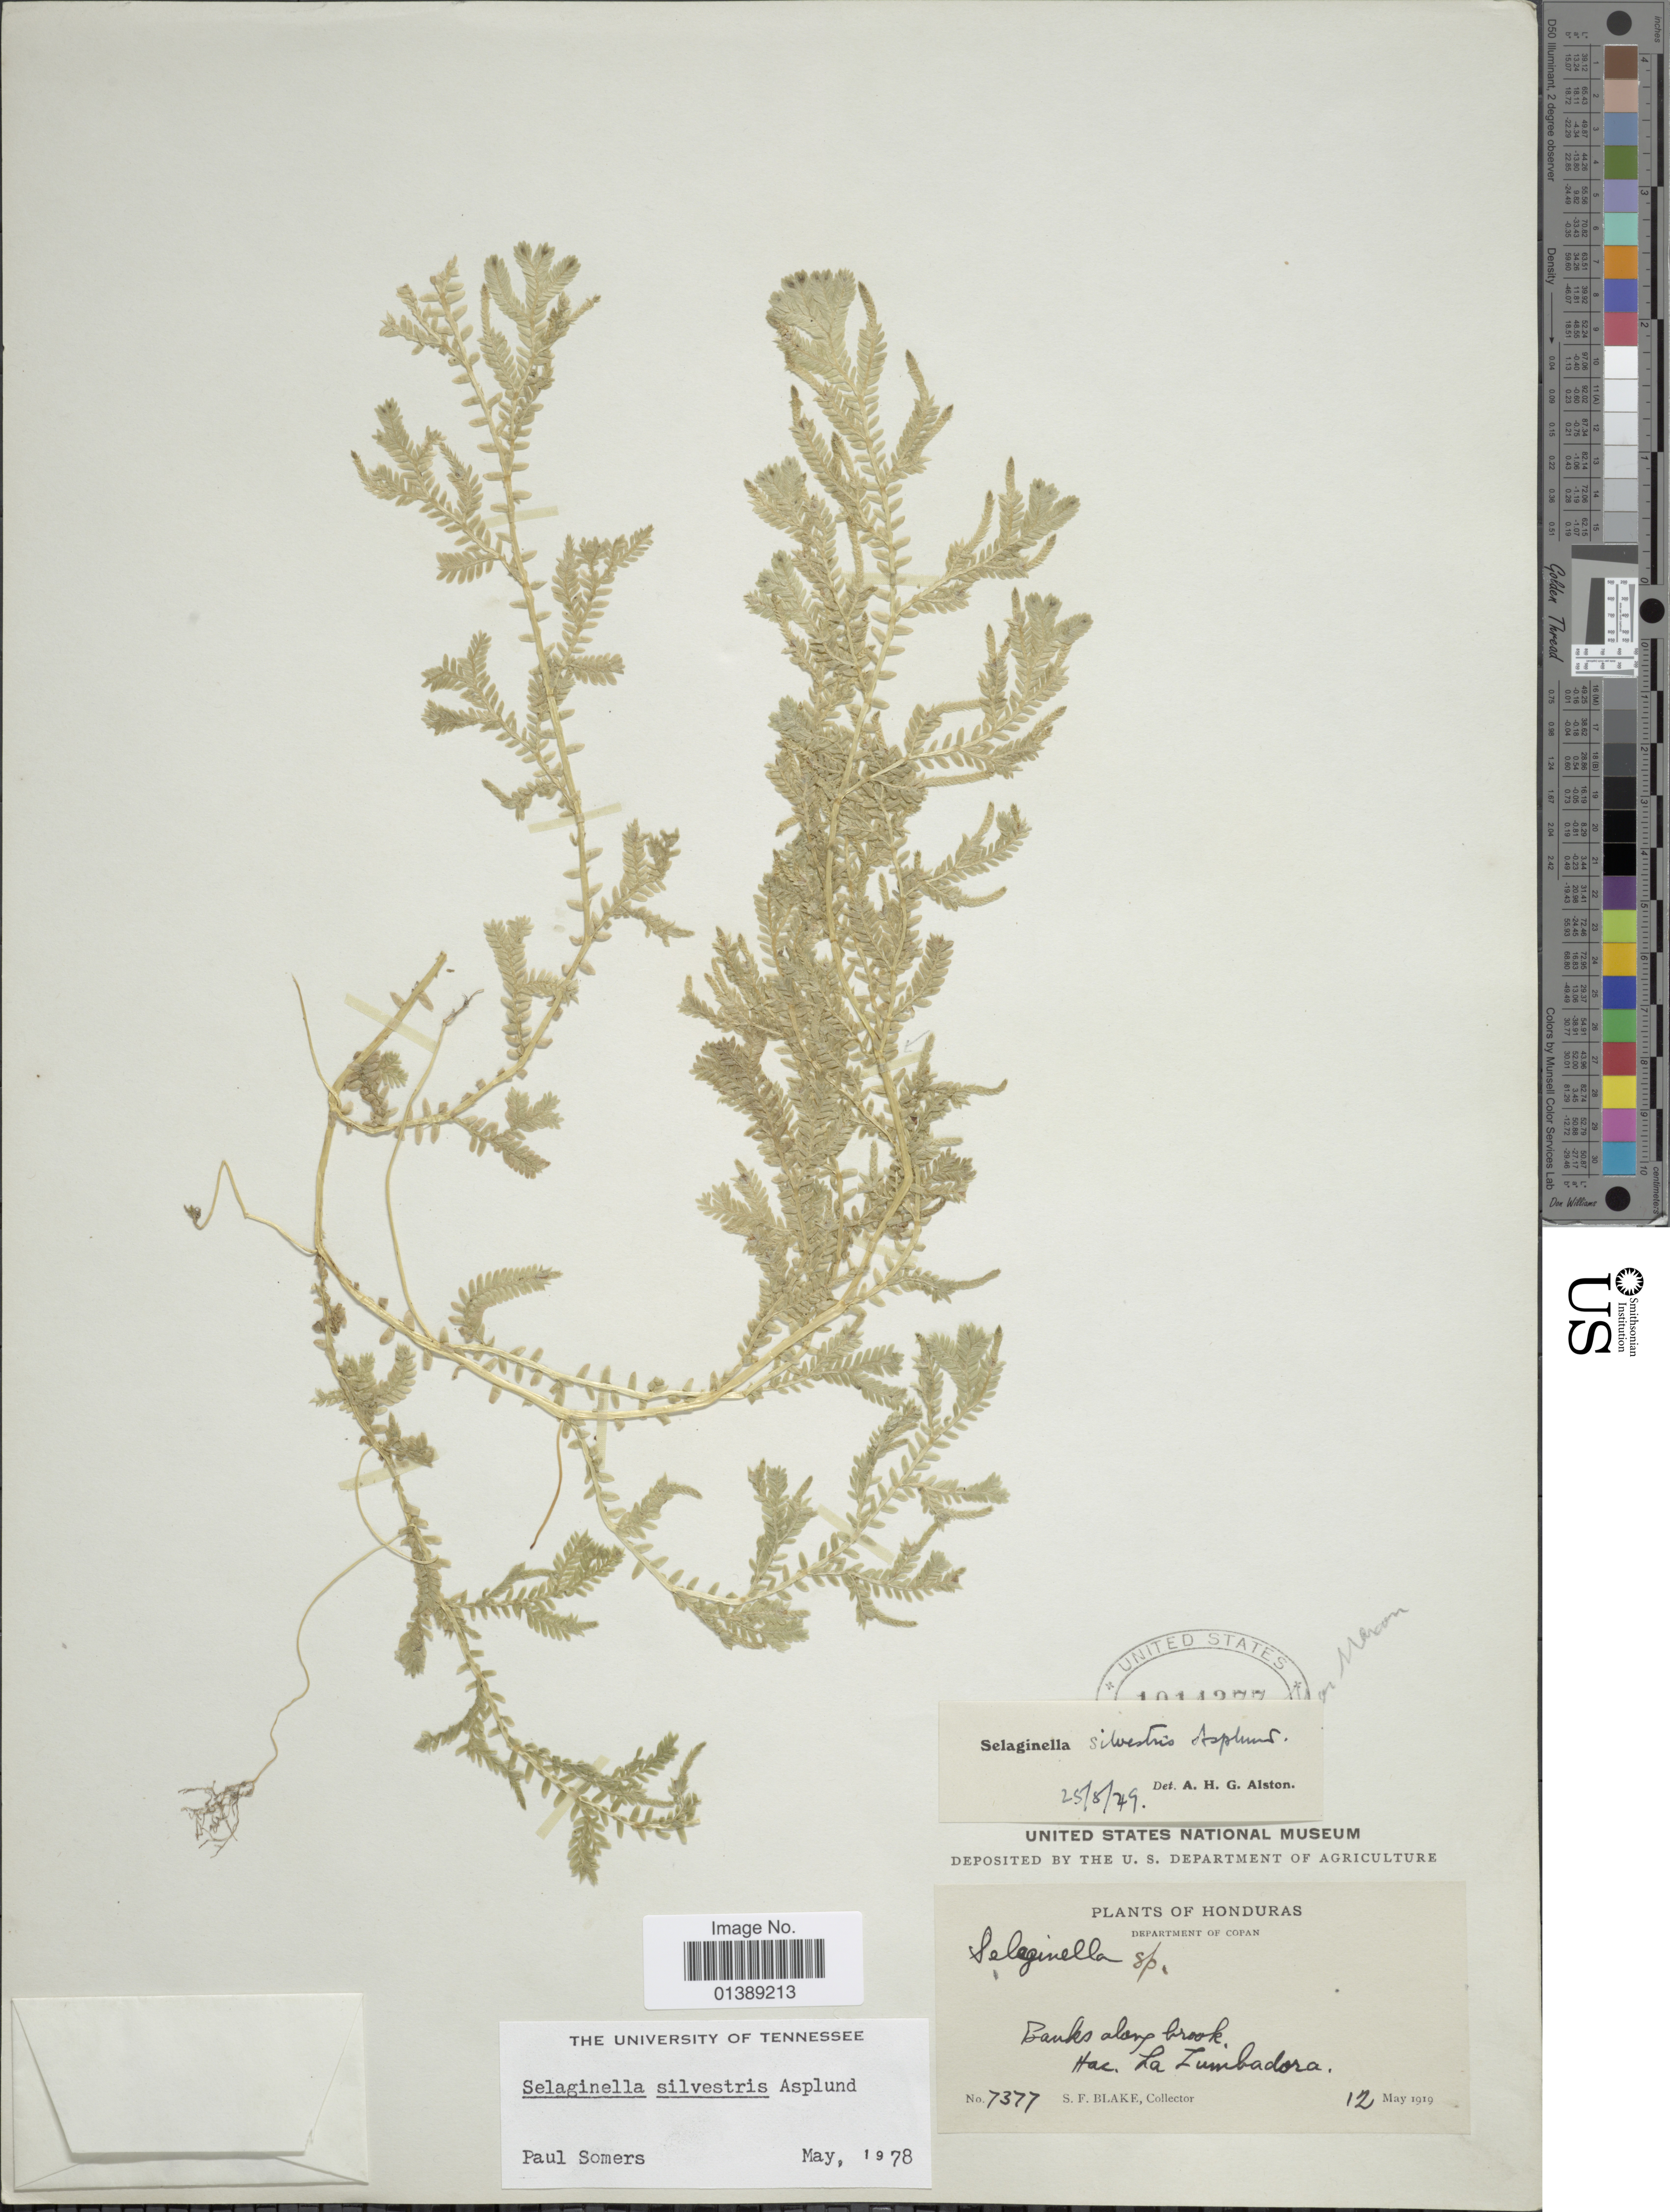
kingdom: Plantae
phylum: Tracheophyta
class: Lycopodiopsida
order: Selaginellales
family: Selaginellaceae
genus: Selaginella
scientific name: Selaginella silvestris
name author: Aspl.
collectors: S. Blake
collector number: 7377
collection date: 1919-05-12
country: Honduras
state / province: Copán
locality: Banks along brook Hac. La Zumbadora